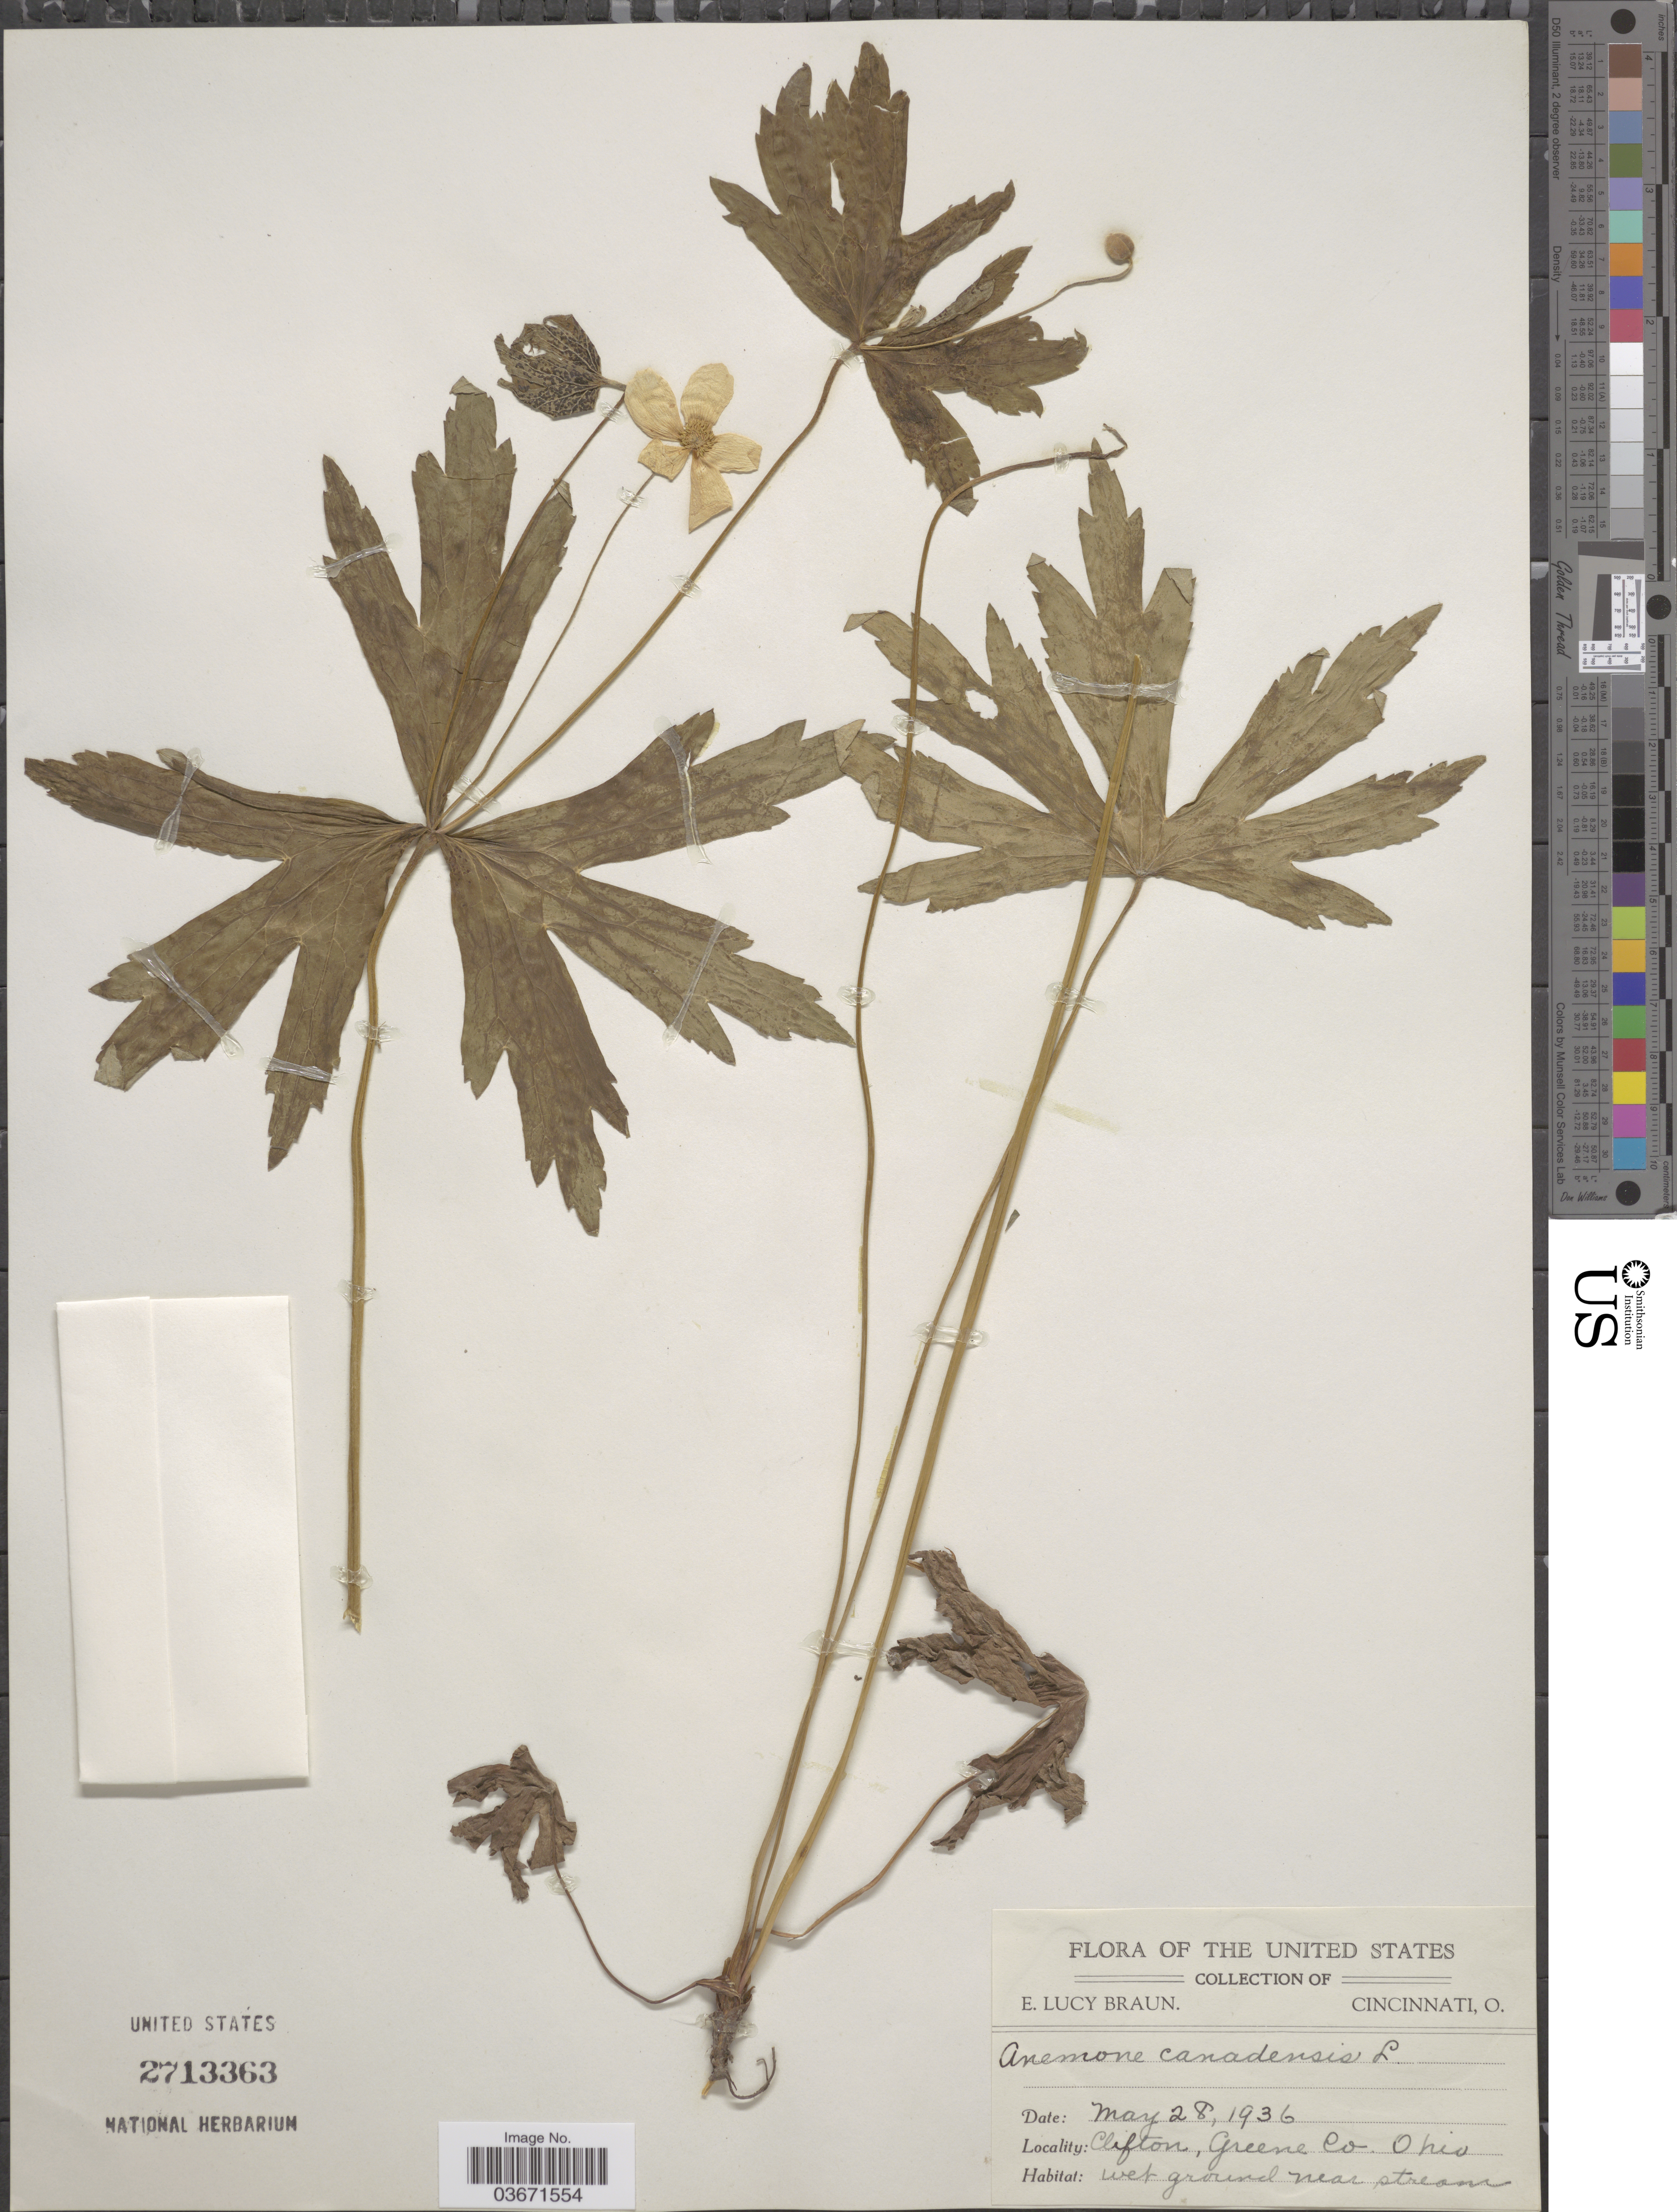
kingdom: Plantae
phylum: Tracheophyta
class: Magnoliopsida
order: Ranunculales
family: Ranunculaceae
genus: Anemone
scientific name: Anemone canadensis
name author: L.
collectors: E. L. Braun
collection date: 1936-05-28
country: United States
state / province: Ohio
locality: Clifton, Greene Co.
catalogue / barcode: US 2713363